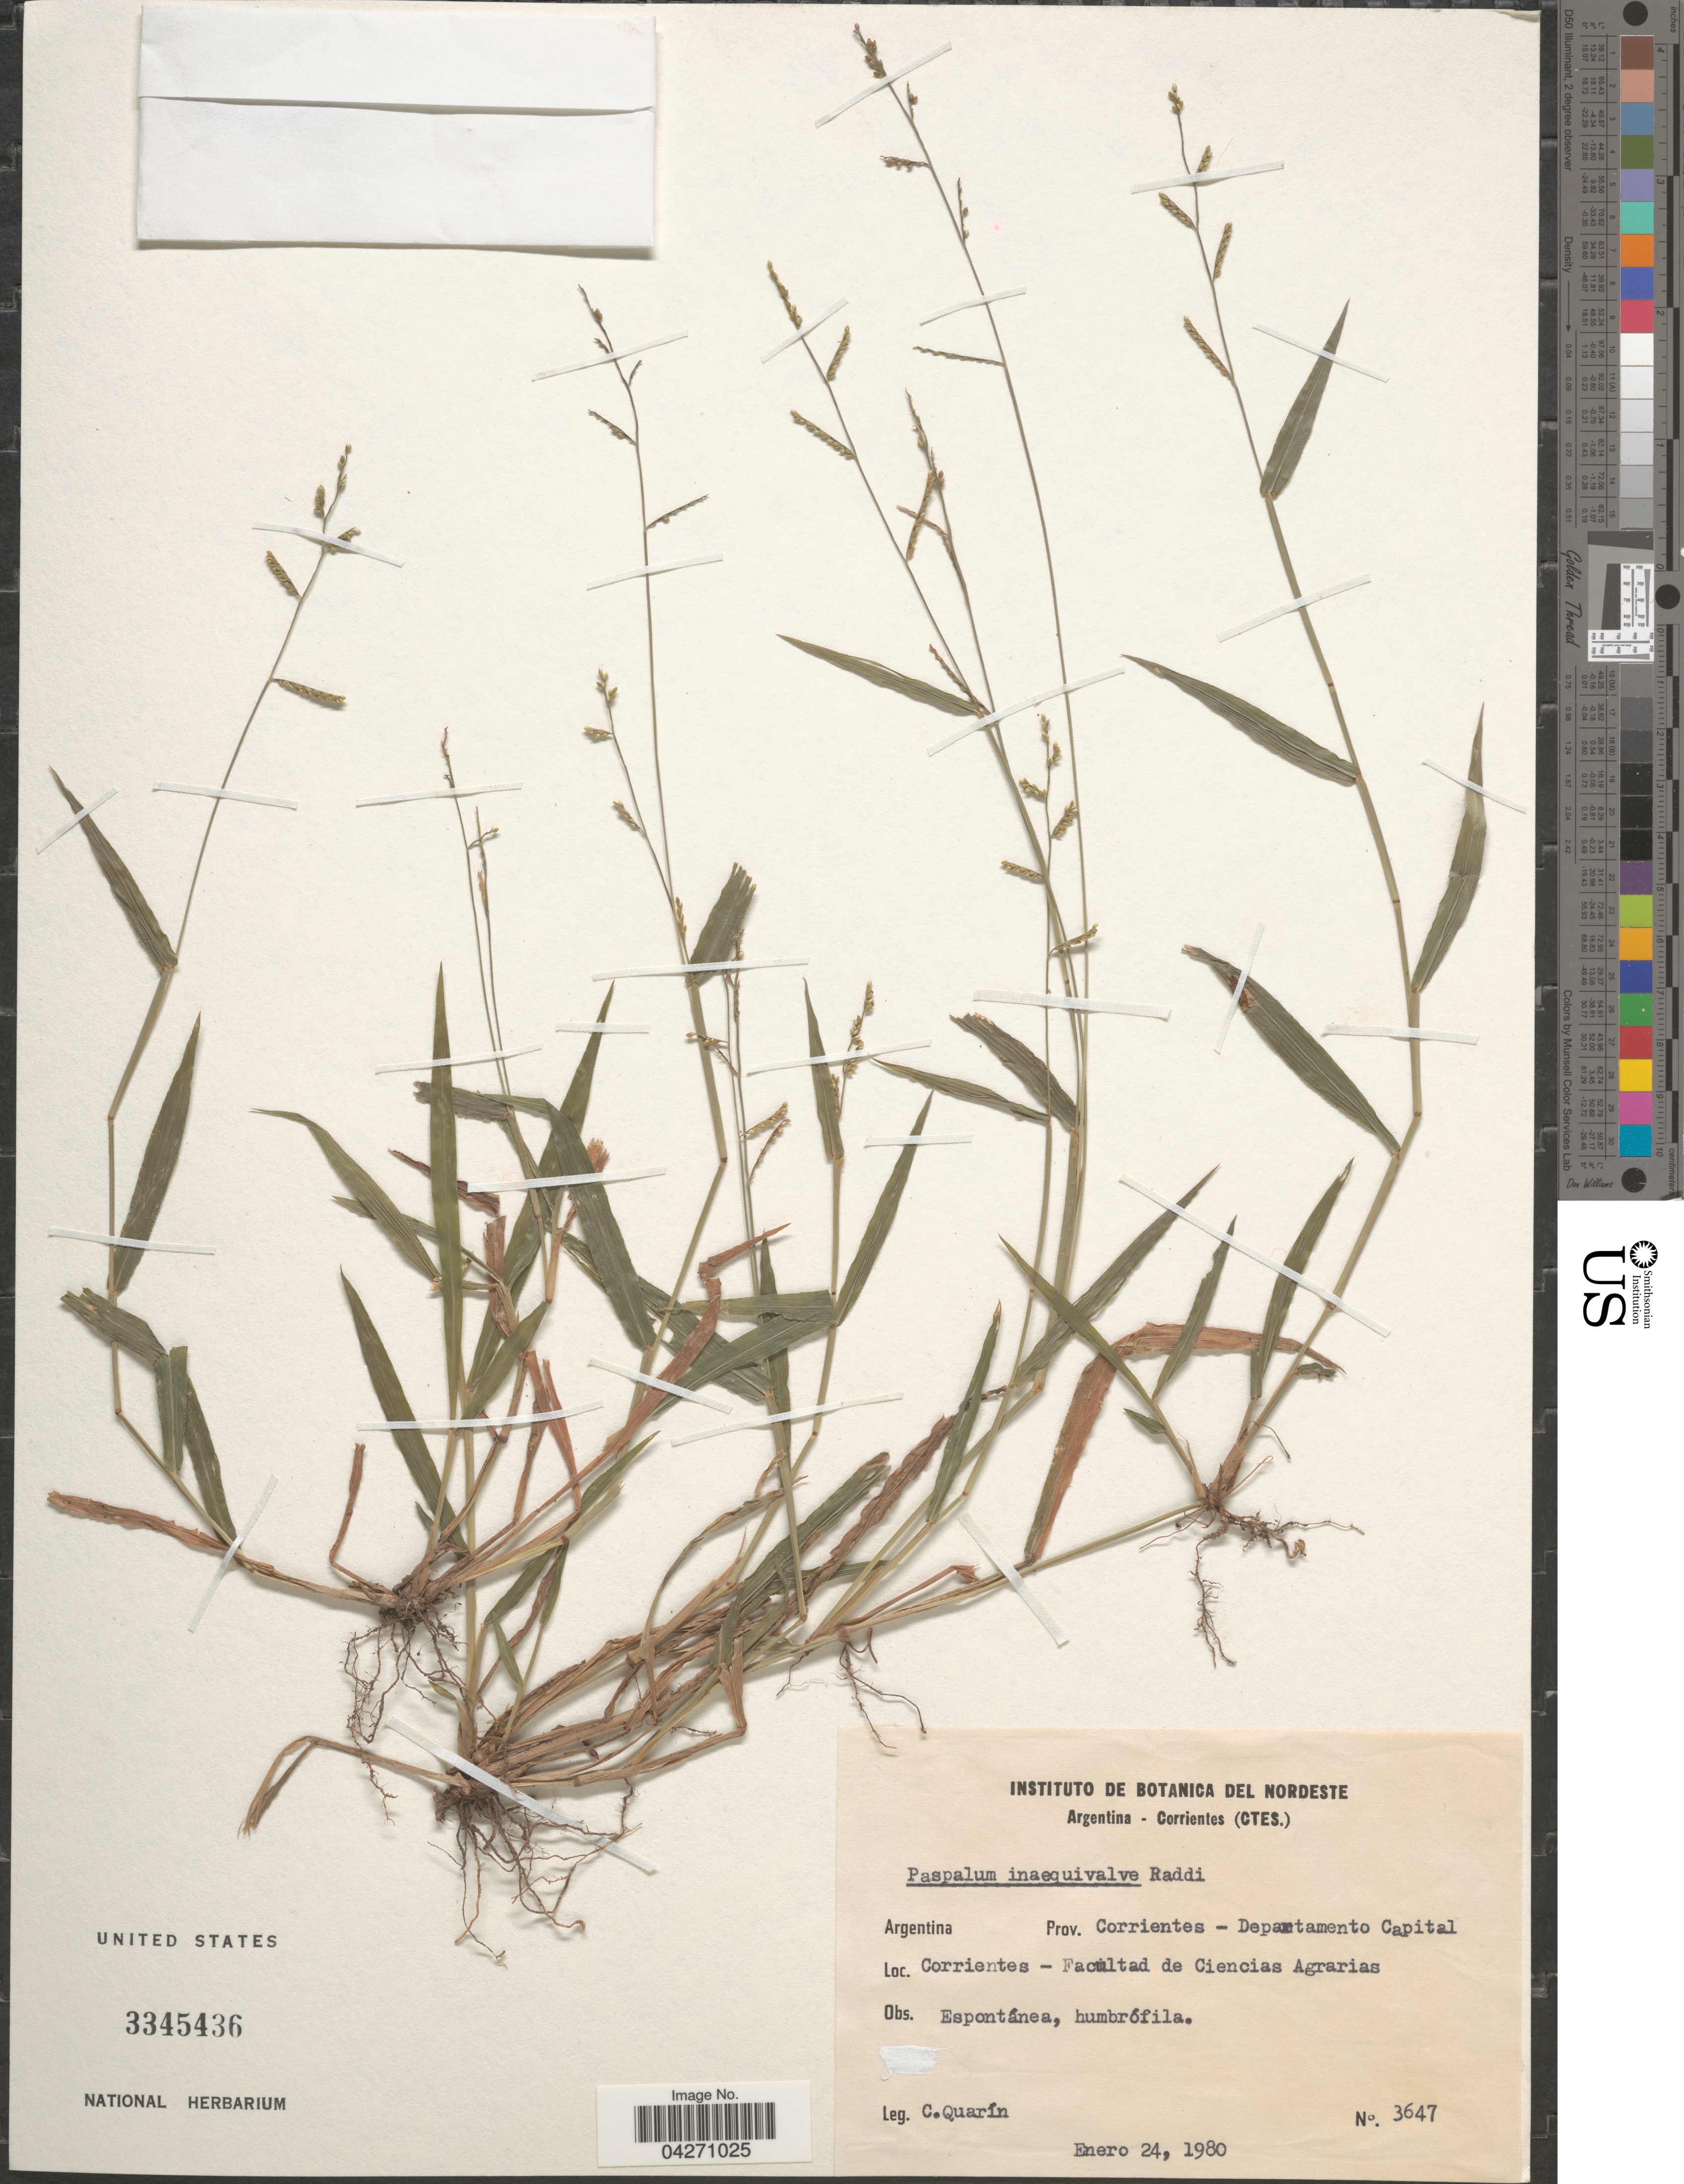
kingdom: Plantae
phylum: Tracheophyta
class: Liliopsida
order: Poales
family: Poaceae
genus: Paspalum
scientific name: Paspalum inaequivalve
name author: Raddi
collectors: C. Quarin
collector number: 3647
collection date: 1980-01-24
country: Argentina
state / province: Corrientes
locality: Departamento Capital. Facultad de Ciencias Agrarias.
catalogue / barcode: US 3345436